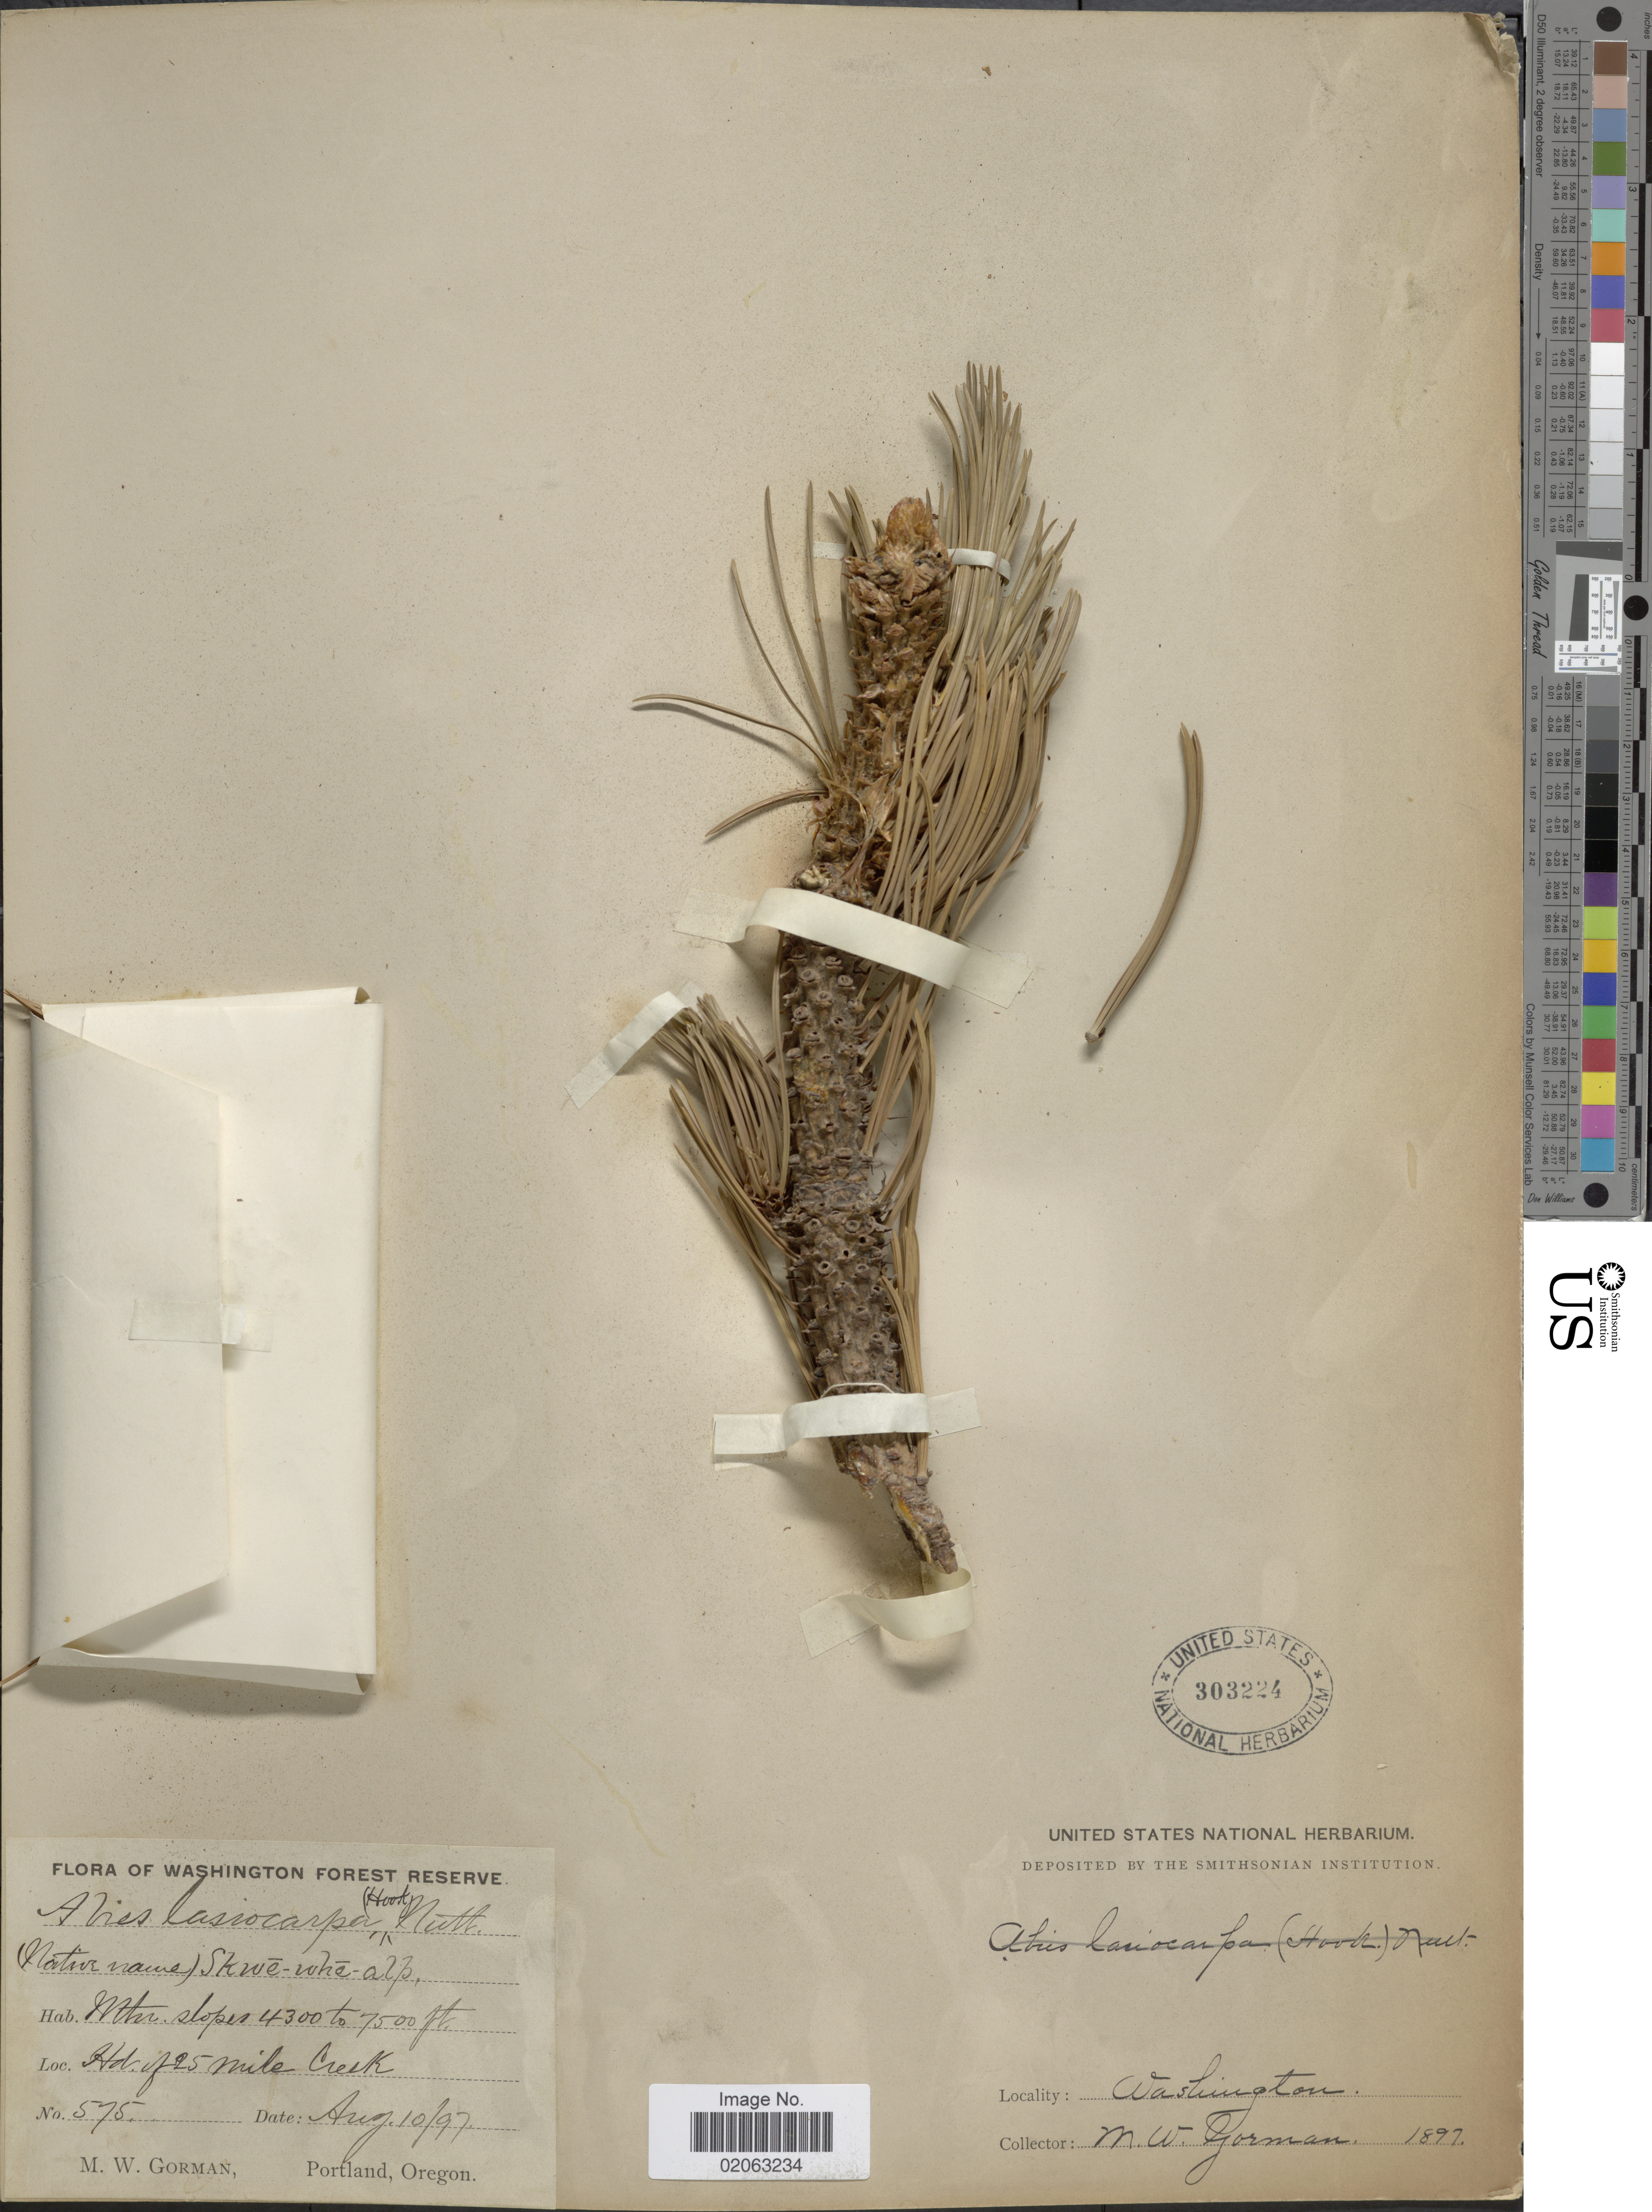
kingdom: Plantae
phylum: Tracheophyta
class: Pinopsida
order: Pinales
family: Pinaceae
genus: Pinus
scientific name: Pinus albicaulis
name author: Engelm.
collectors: M. W. Gorman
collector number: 575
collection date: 1897-08-10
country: United States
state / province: Washington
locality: Washington Forest Reserve, Mtn slopes, Hd of 25 Mile Creek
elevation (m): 1311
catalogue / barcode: US 303224